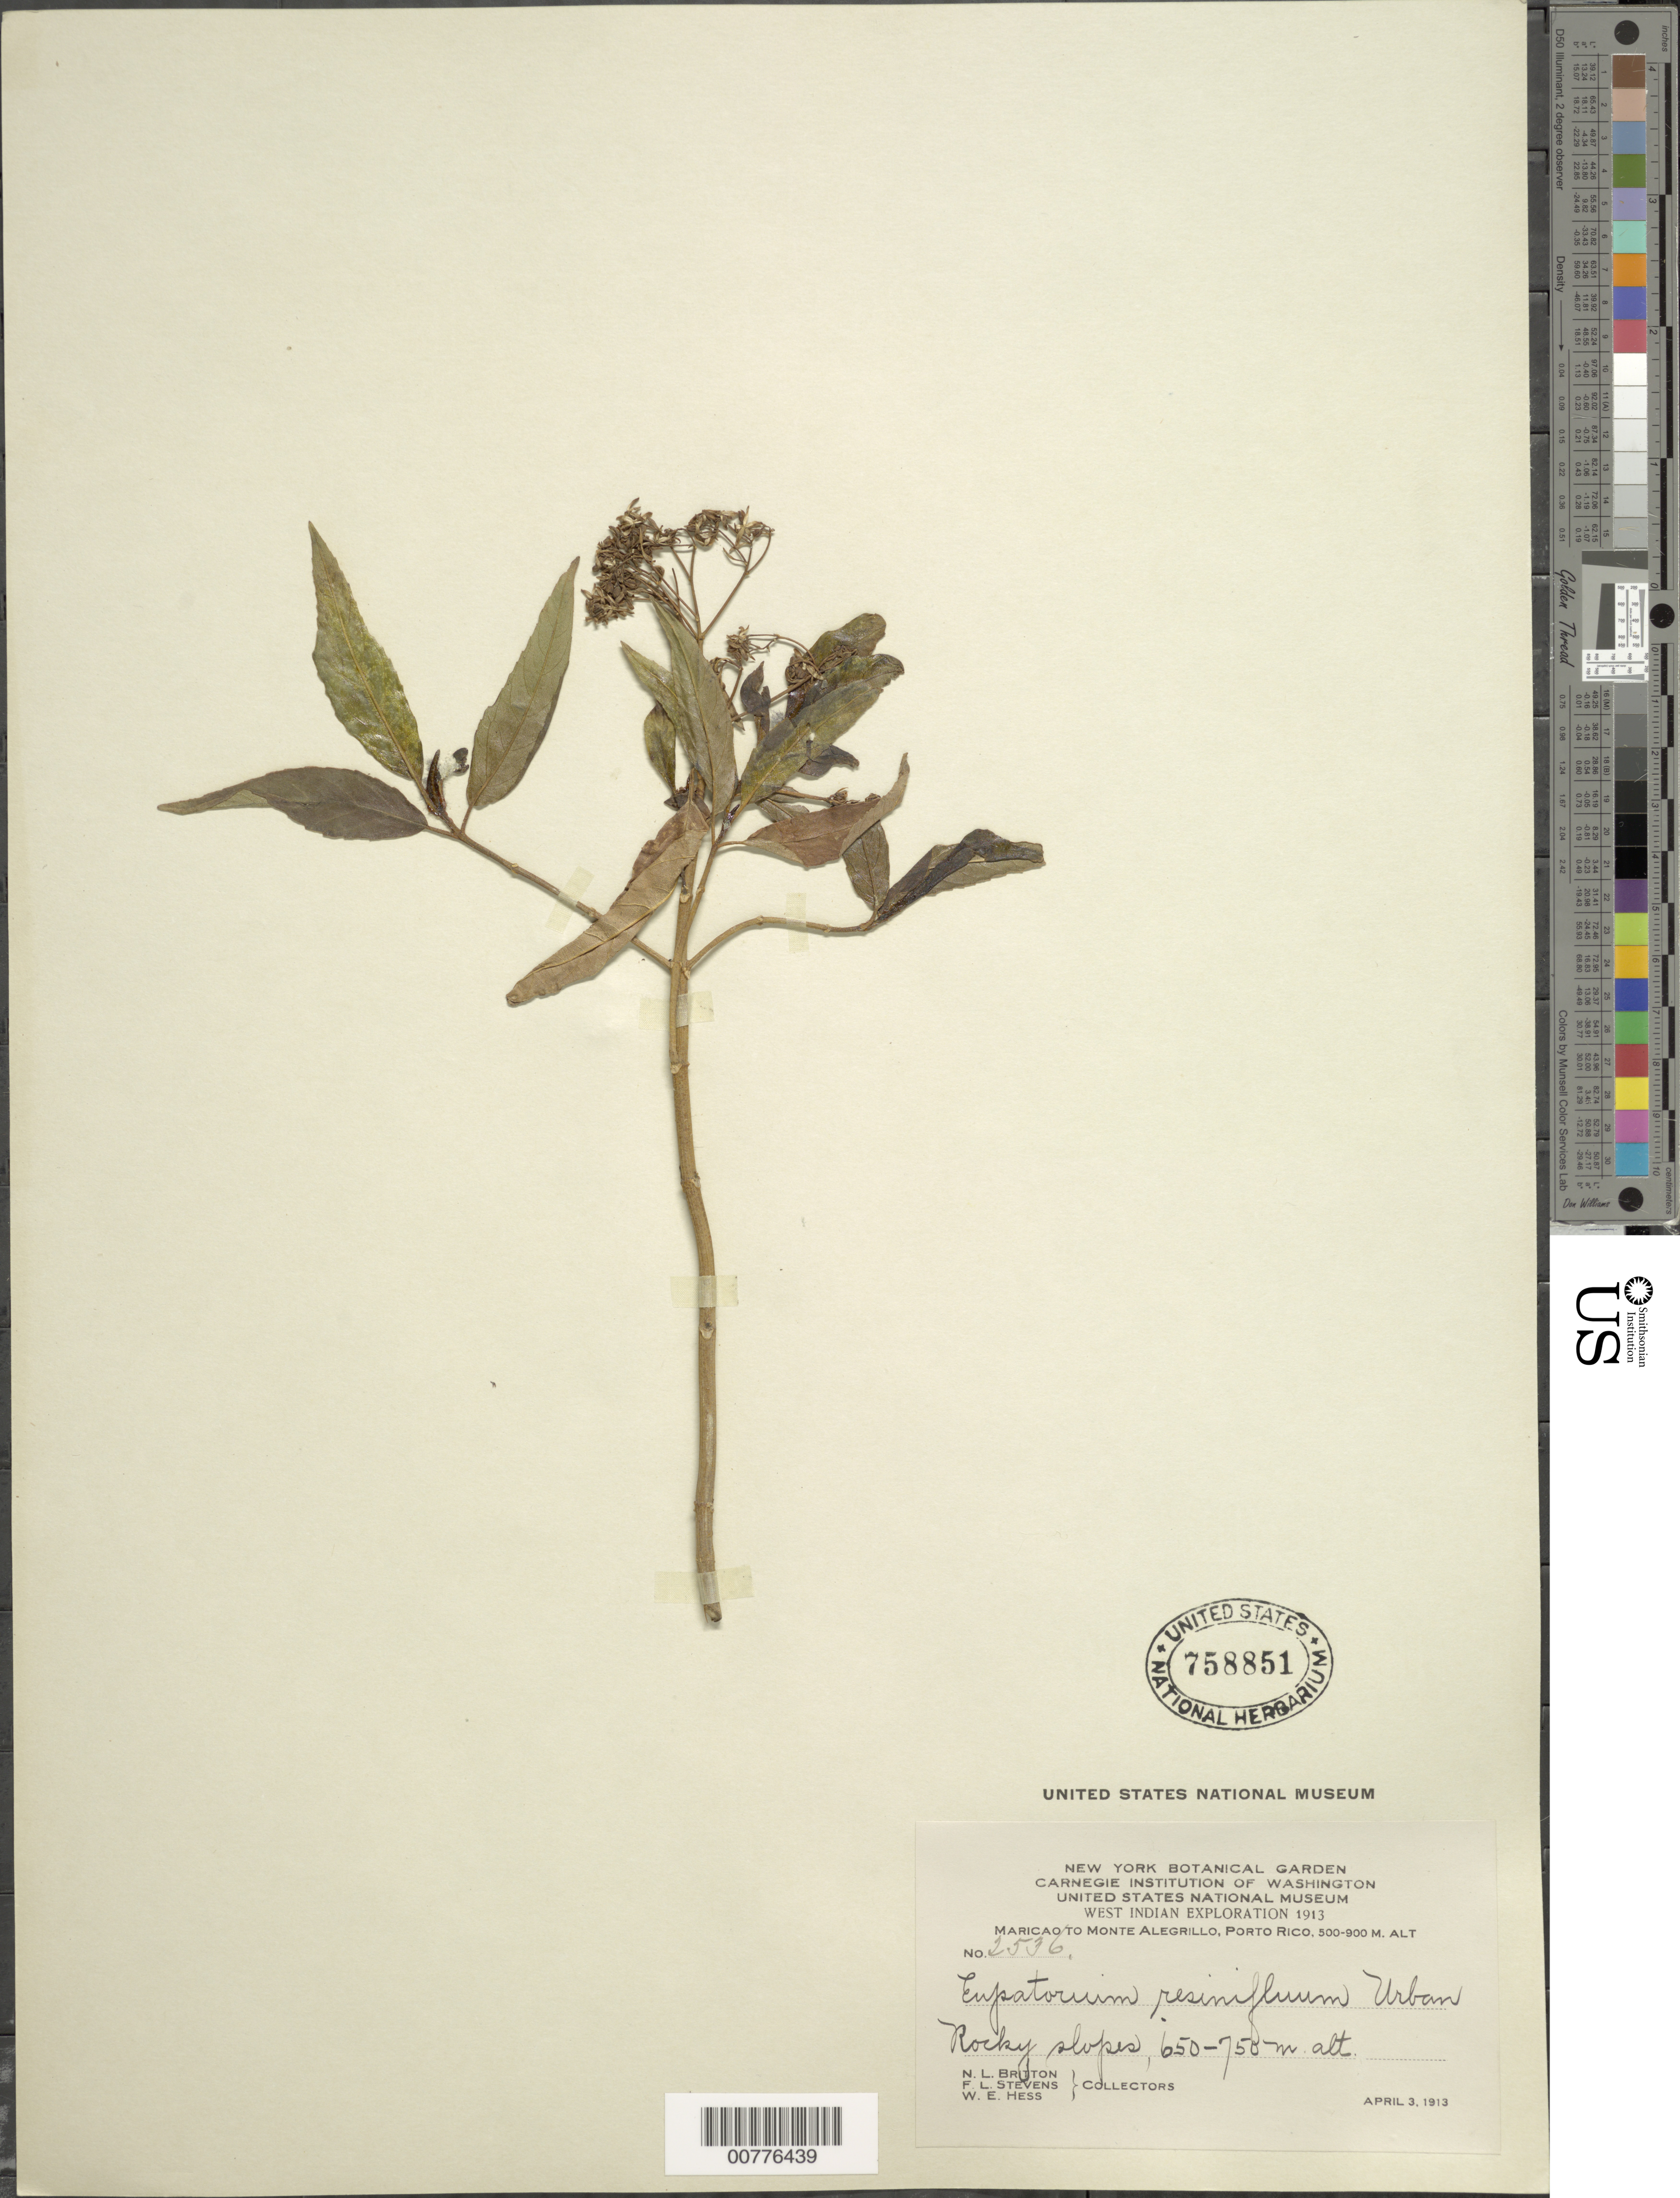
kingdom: Plantae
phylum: Tracheophyta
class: Magnoliopsida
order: Asterales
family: Asteraceae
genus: Ageratina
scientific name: Ageratina resiniflua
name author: (Urb.) R.M. King & H. Rob.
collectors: N. Britton, F. L. Stevens & W. Hess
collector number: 2536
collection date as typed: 03 Apr 1913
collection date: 1913-04-03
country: Puerto Rico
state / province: Maricao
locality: Maricao to Monte Alegrillo. Rocky slopes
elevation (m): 650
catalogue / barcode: US 758851